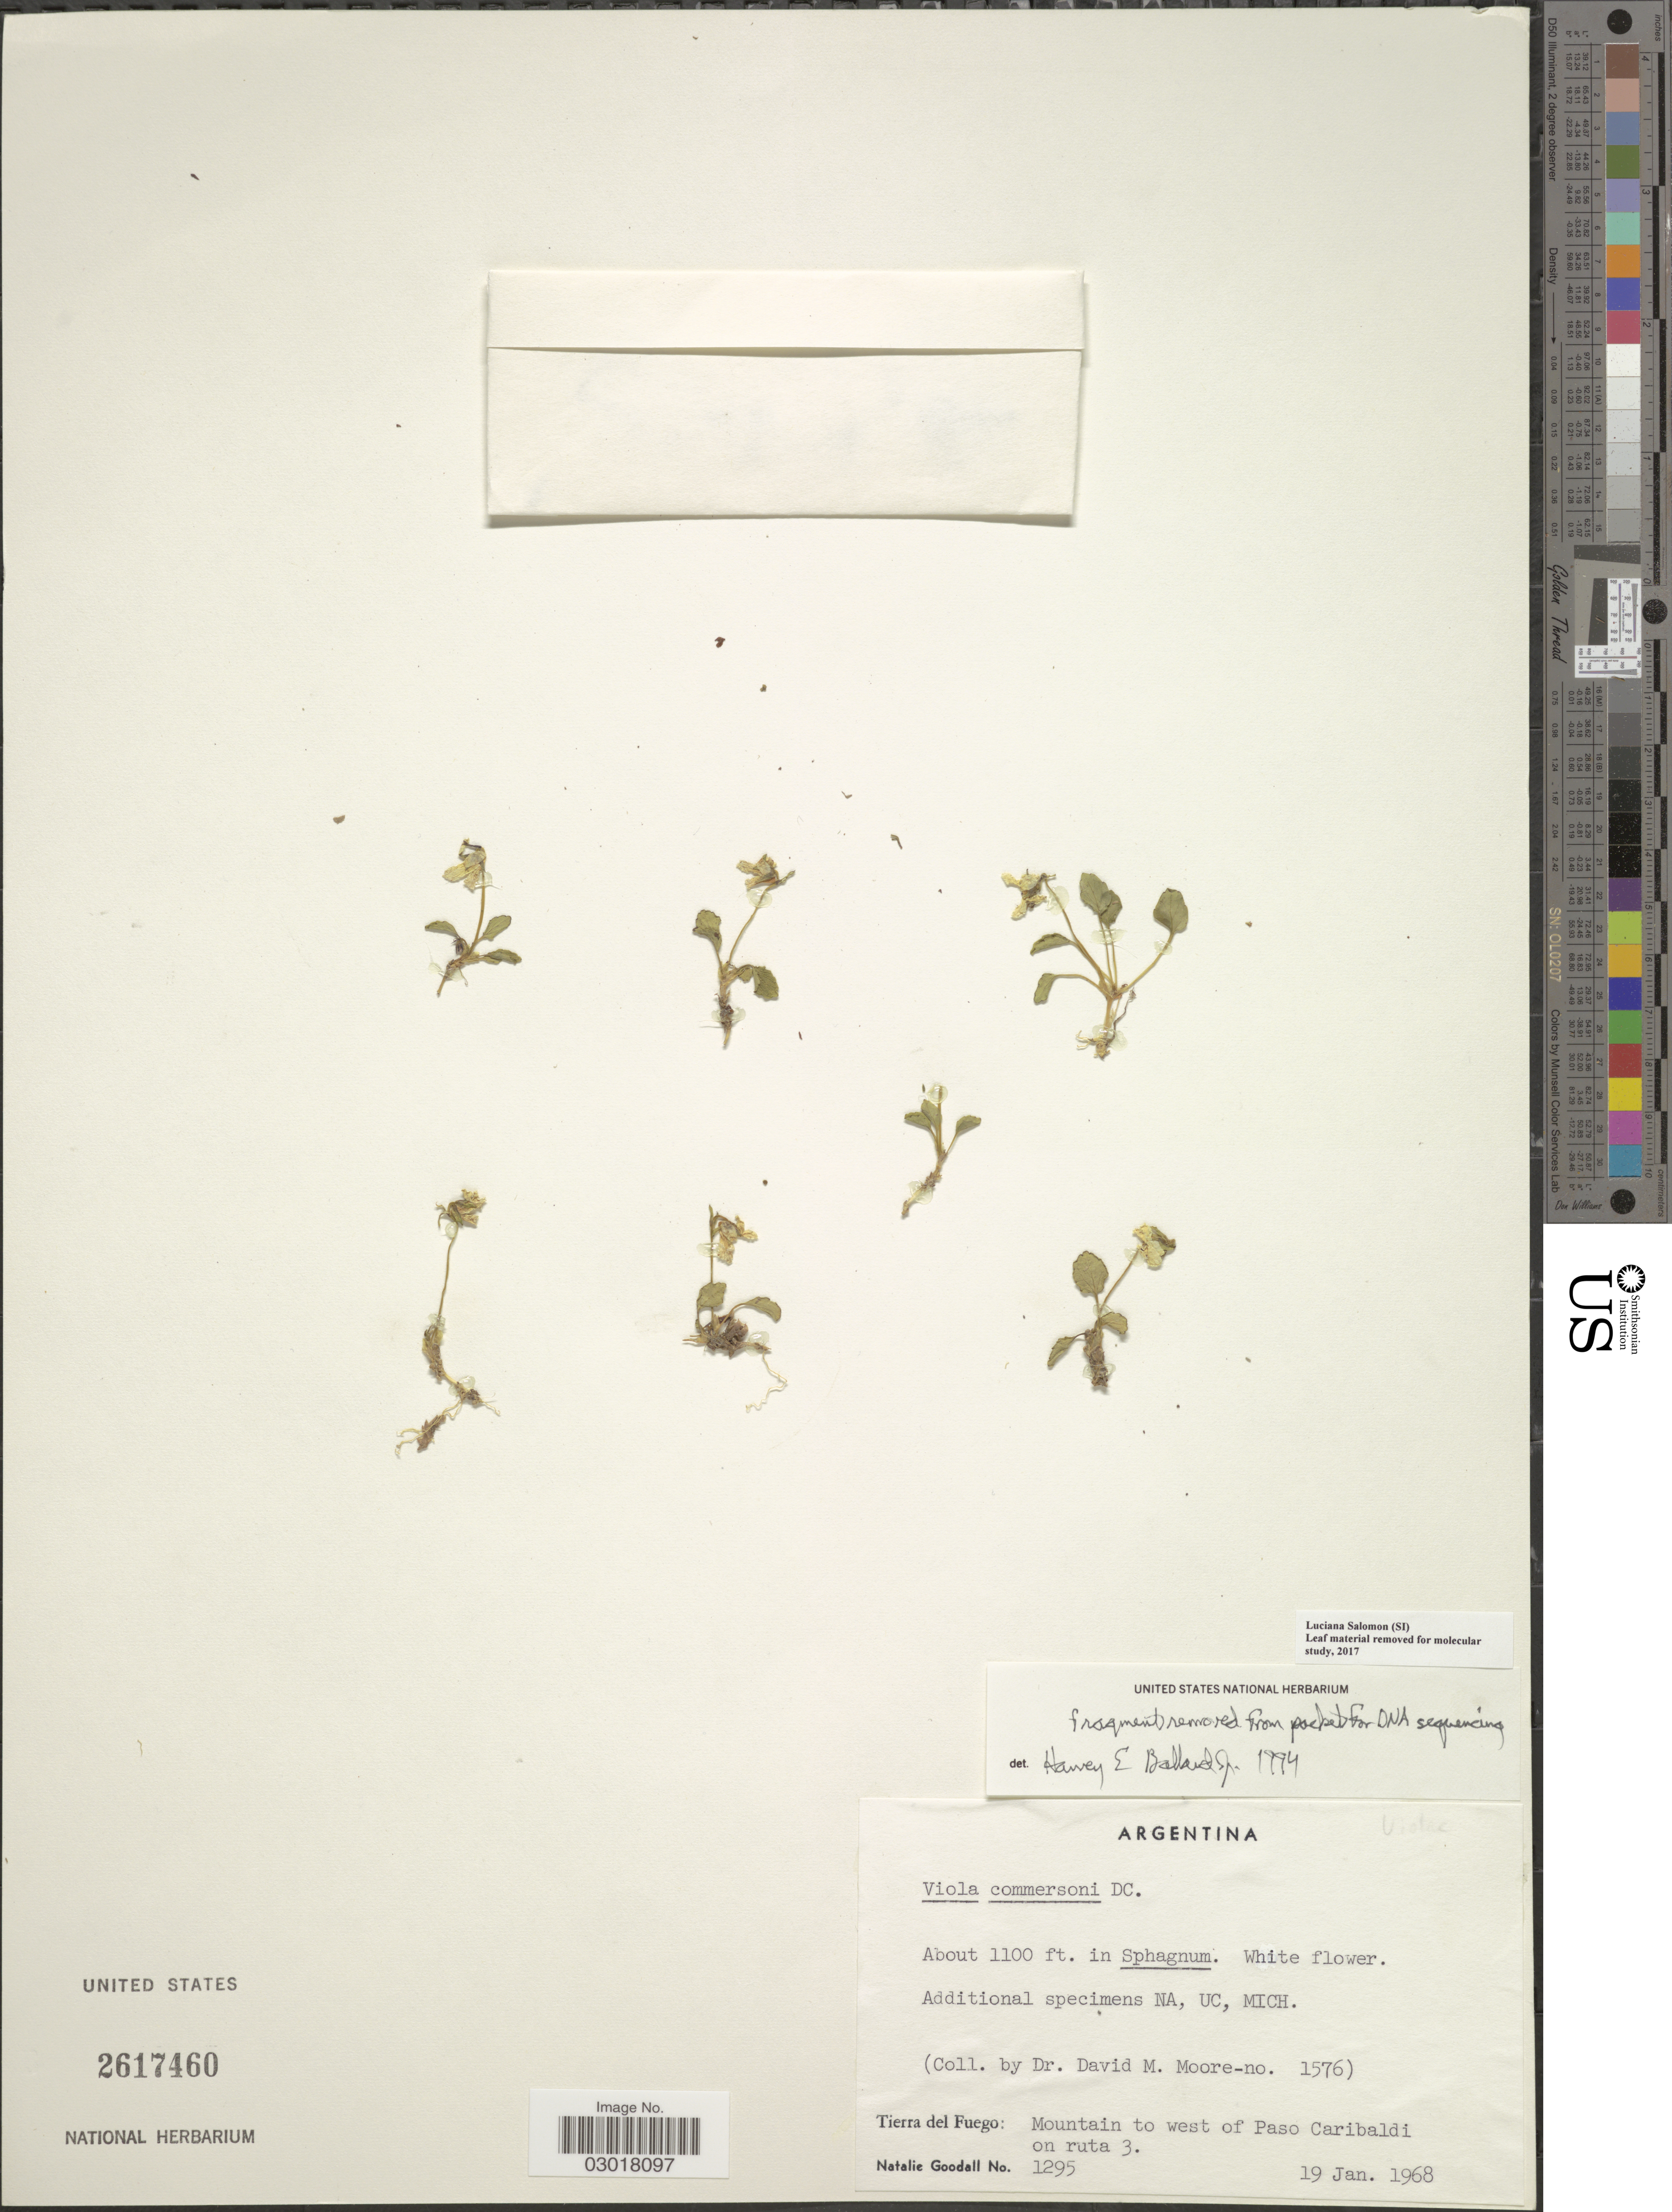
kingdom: Plantae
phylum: Tracheophyta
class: Magnoliopsida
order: Malpighiales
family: Violaceae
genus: Viola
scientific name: Viola commersonii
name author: DC.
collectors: N. Goodall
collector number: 1295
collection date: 1968-01-19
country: Argentina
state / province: Tierra del Fuego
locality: Mountain to west of Paso Caribaldi on ruta 3.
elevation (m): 335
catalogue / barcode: US 2617460